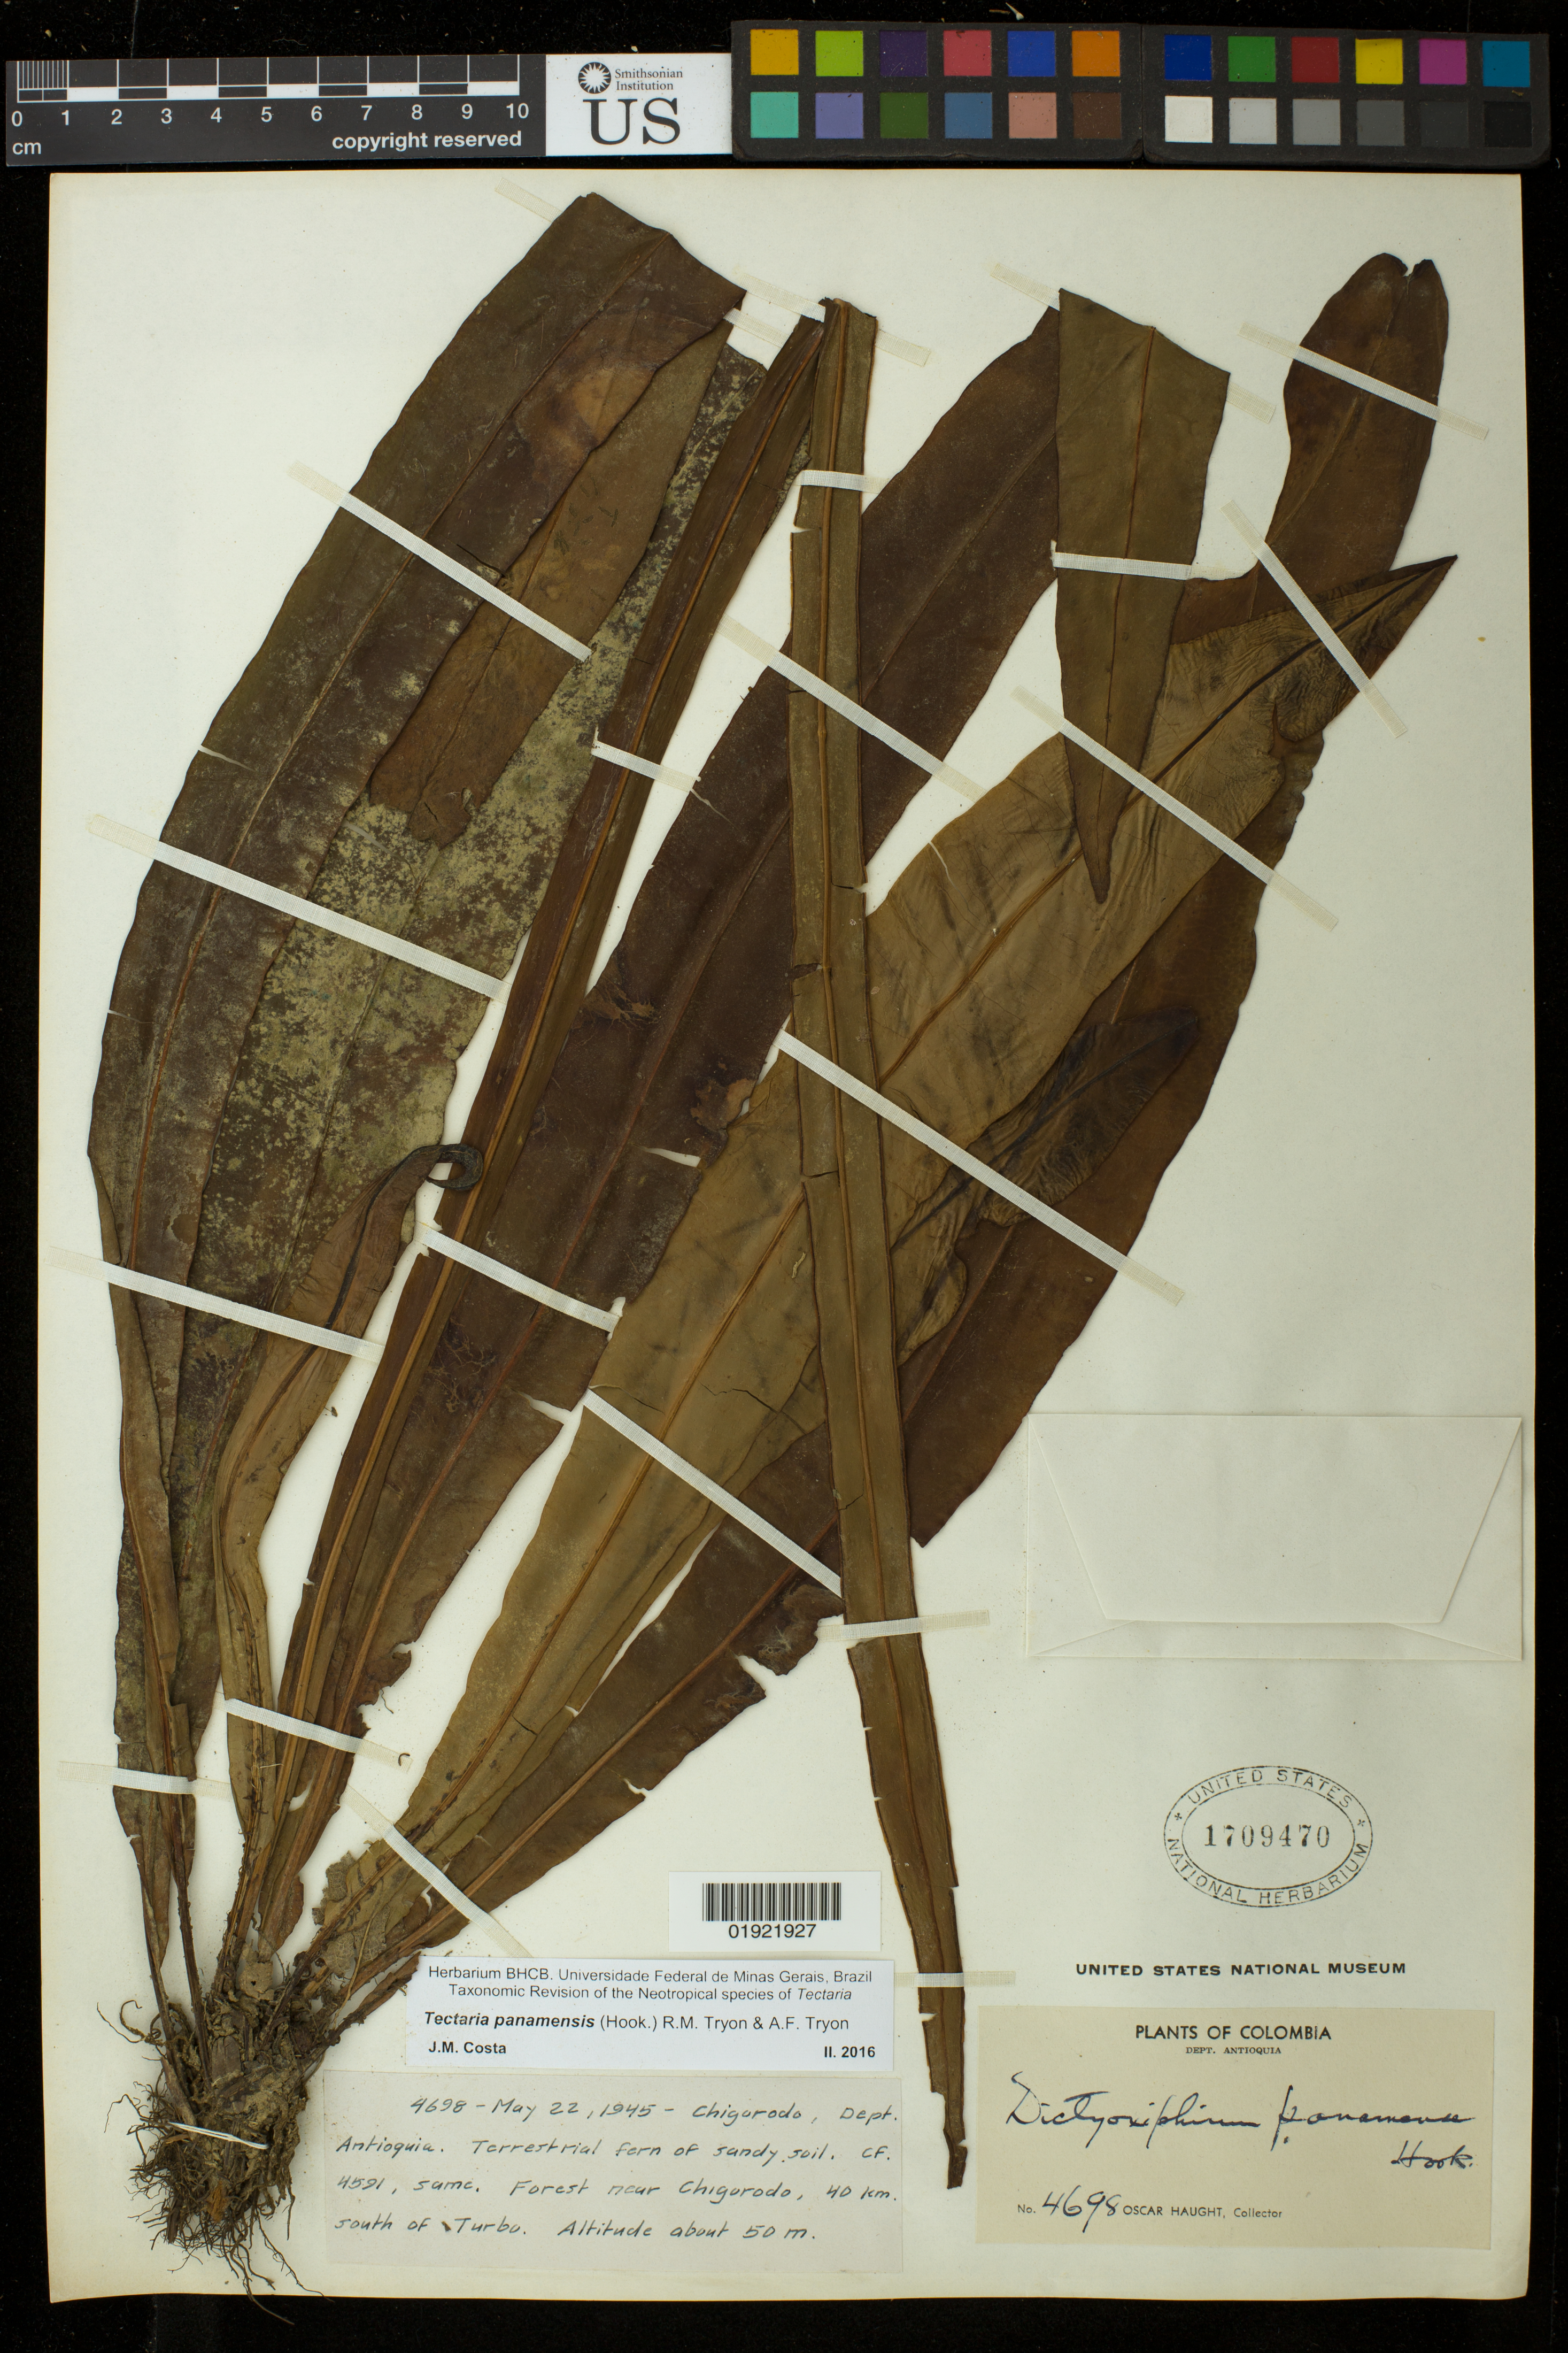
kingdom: Plantae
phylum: Tracheophyta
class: Polypodiopsida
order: Polypodiales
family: Tectariaceae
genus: Tectaria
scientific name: Tectaria panamensis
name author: (Hook.) R.M. Tryon & A.F. Tryon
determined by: Costa, J. M.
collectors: O. Haught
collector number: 4698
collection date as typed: May 22, 1945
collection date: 1945-05-22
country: Colombia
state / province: Antioquia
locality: Chigarodo, Forest near Chigorodo, 40 km. south of Turbo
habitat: on sandy soil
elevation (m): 50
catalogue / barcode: US 1709470